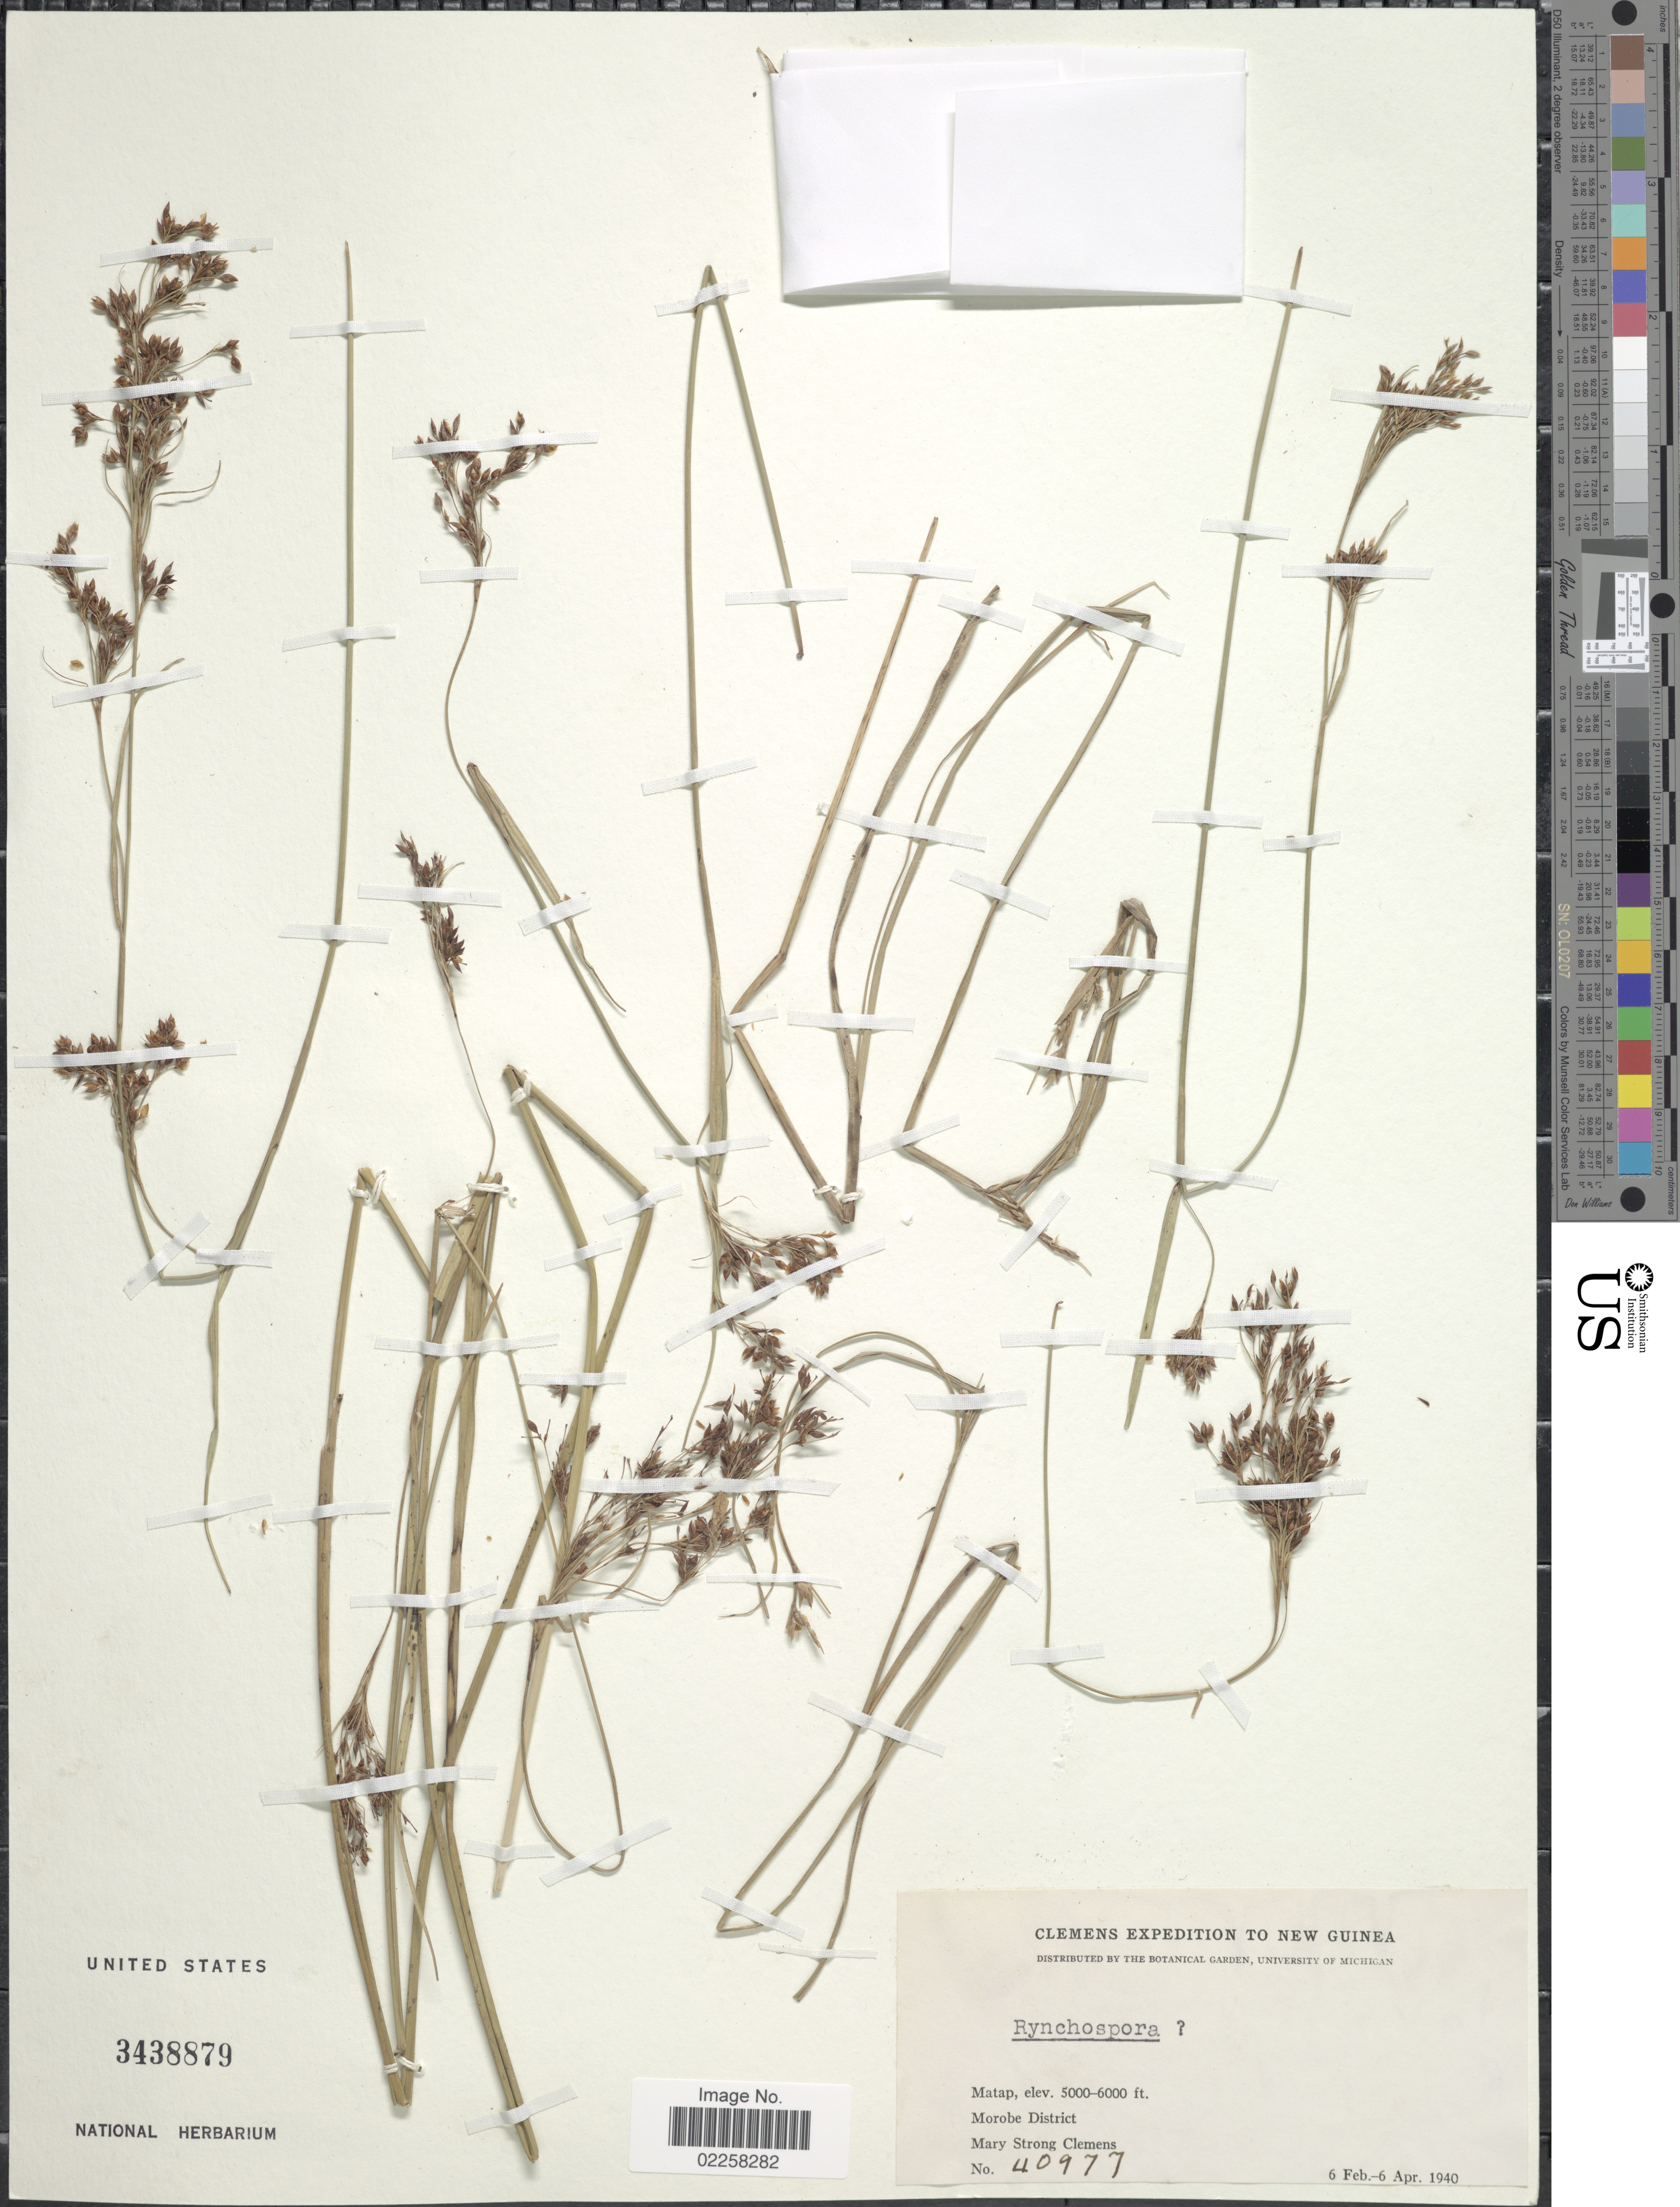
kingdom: Plantae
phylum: Tracheophyta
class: Liliopsida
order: Poales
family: Cyperaceae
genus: Rhynchospora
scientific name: Rhynchospora brownii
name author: Roem. & Schult.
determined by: Weber, P., (ICN), Universidade Federal do Rio Grande do Sul (BRAZIL)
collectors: M. S. Clemens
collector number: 40977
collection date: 1940-02-06/1940-04-06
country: Papua New Guinea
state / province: Morobe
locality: New Guinea, Matap, Morobe District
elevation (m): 1524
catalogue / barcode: US 3438879